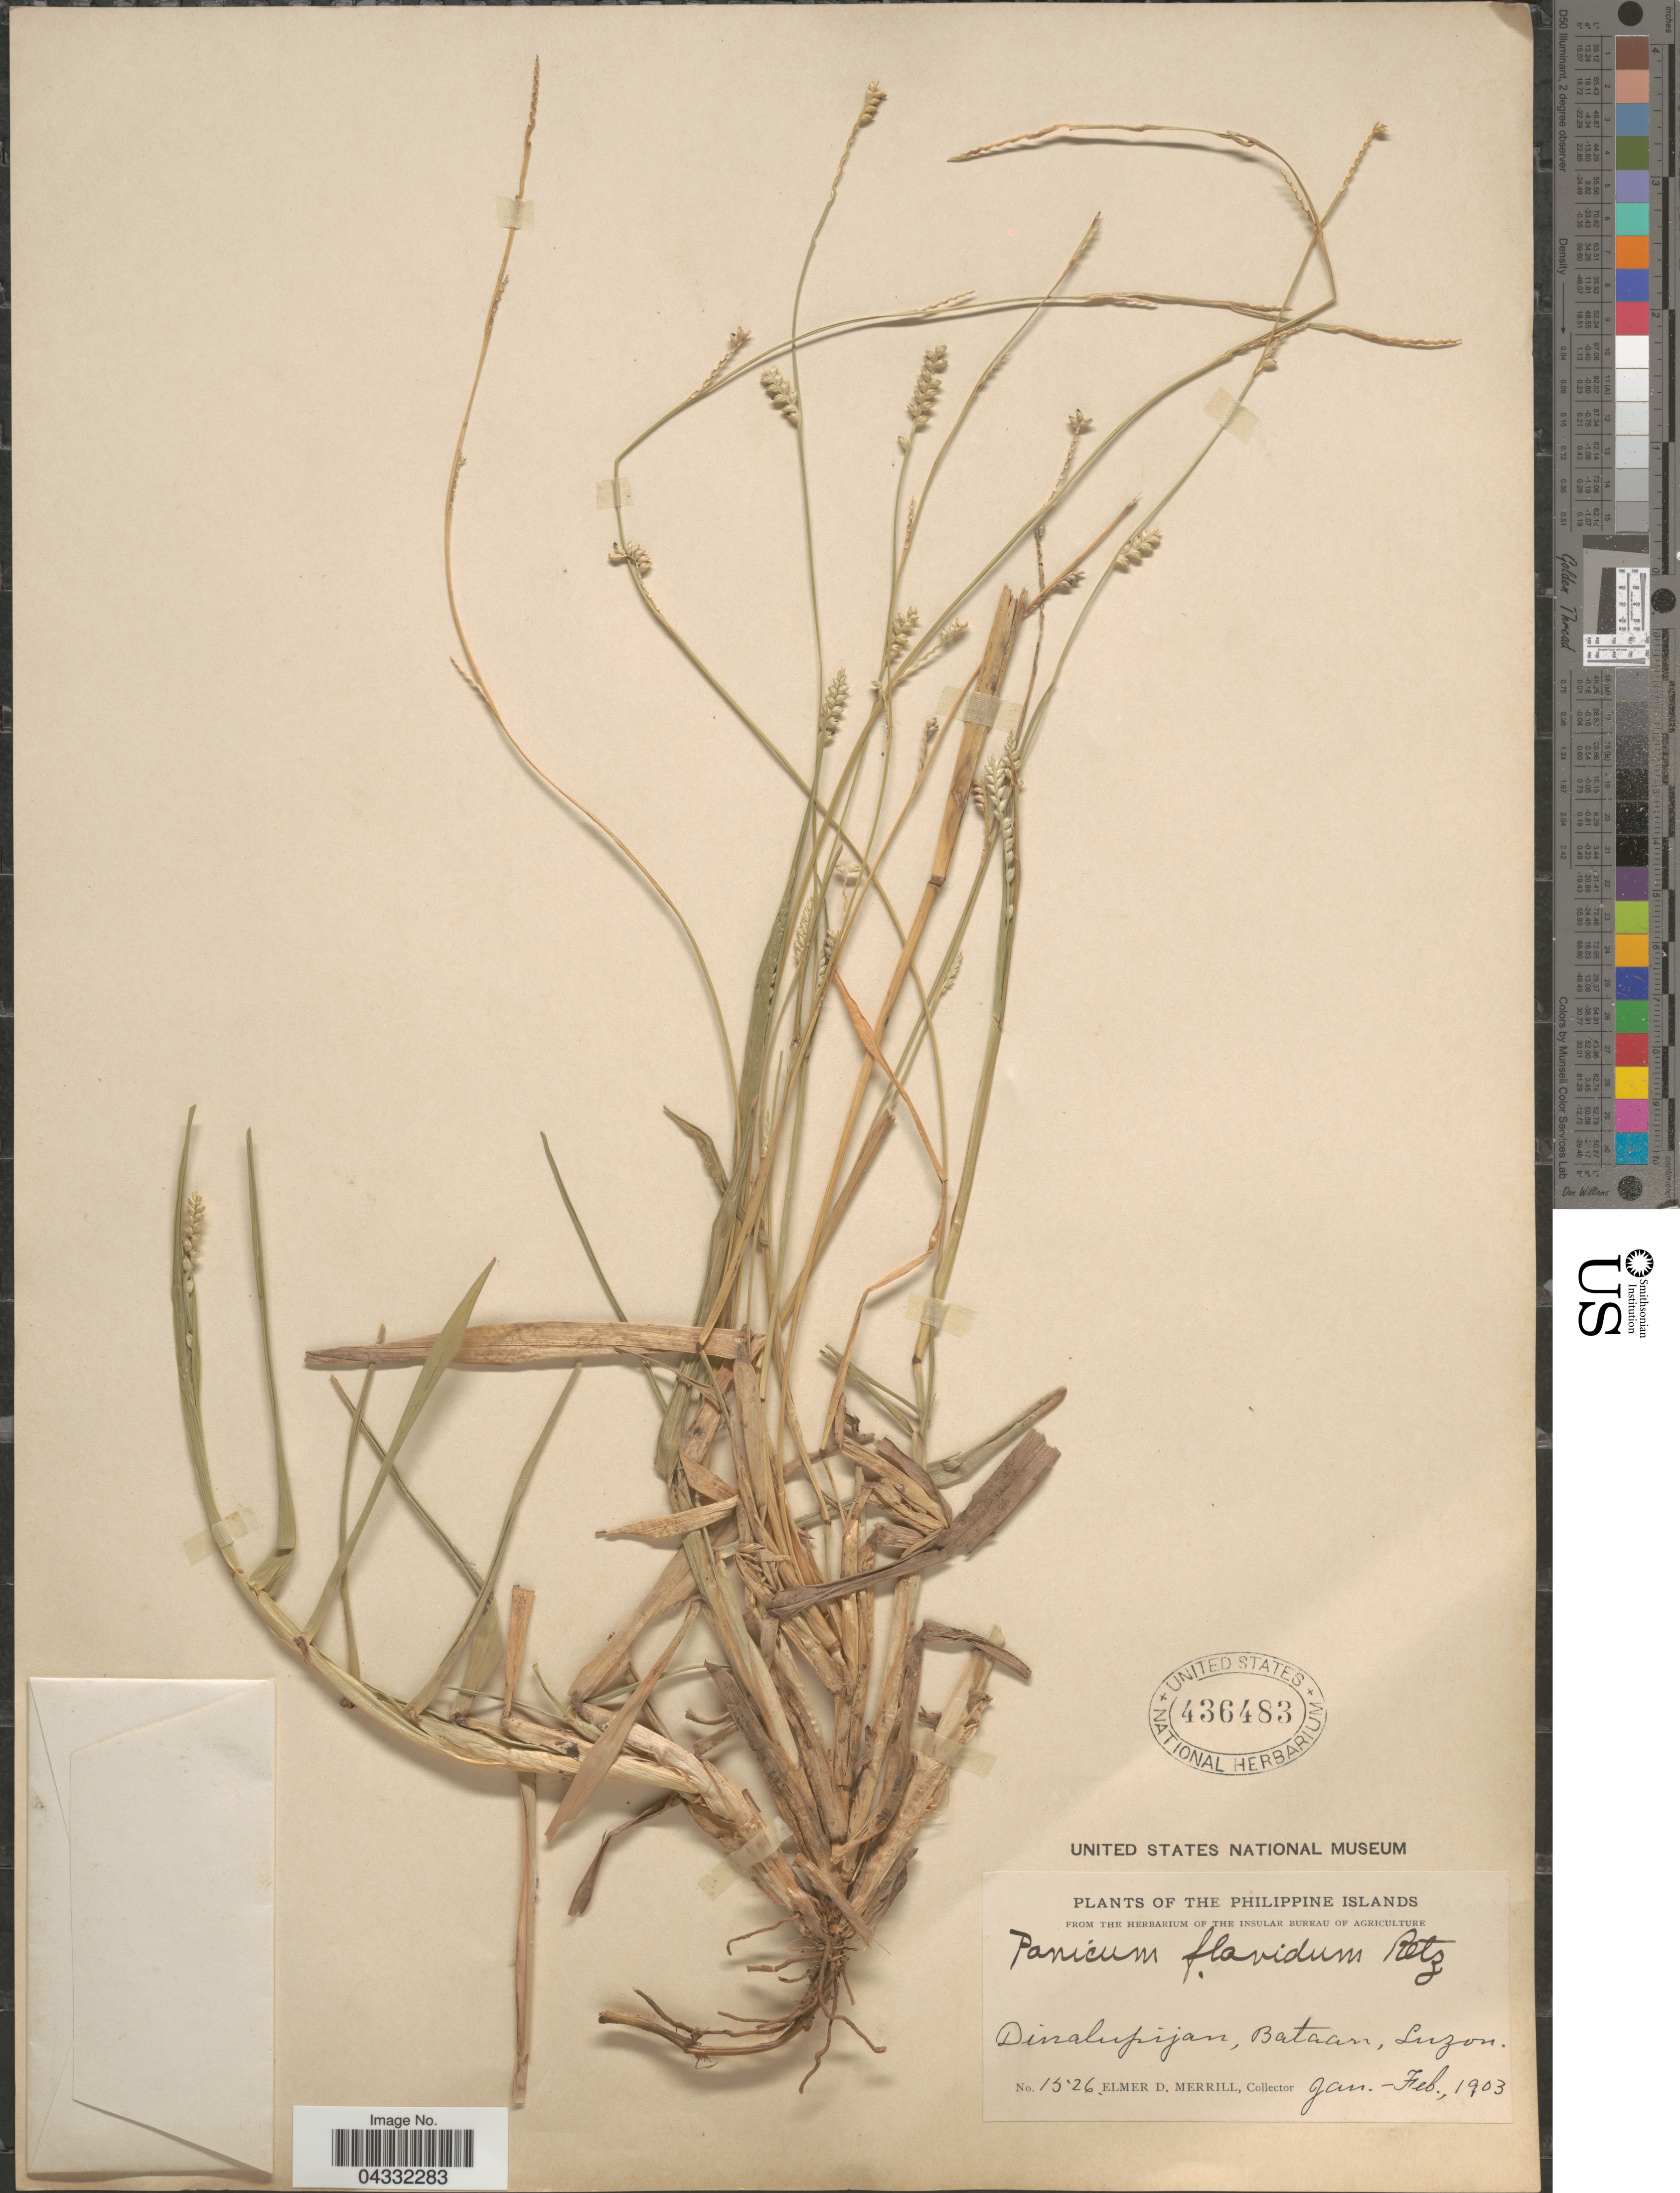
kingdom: Plantae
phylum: Tracheophyta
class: Liliopsida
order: Poales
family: Poaceae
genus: Setaria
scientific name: Setaria flavida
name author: (Retz.) Veldkamp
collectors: E. D. Merrill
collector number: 1526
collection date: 1903-01/1903-02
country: Philippines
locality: The Philippine Islands. Dinalupijan, Bataan, Luzon.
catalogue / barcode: US 436483